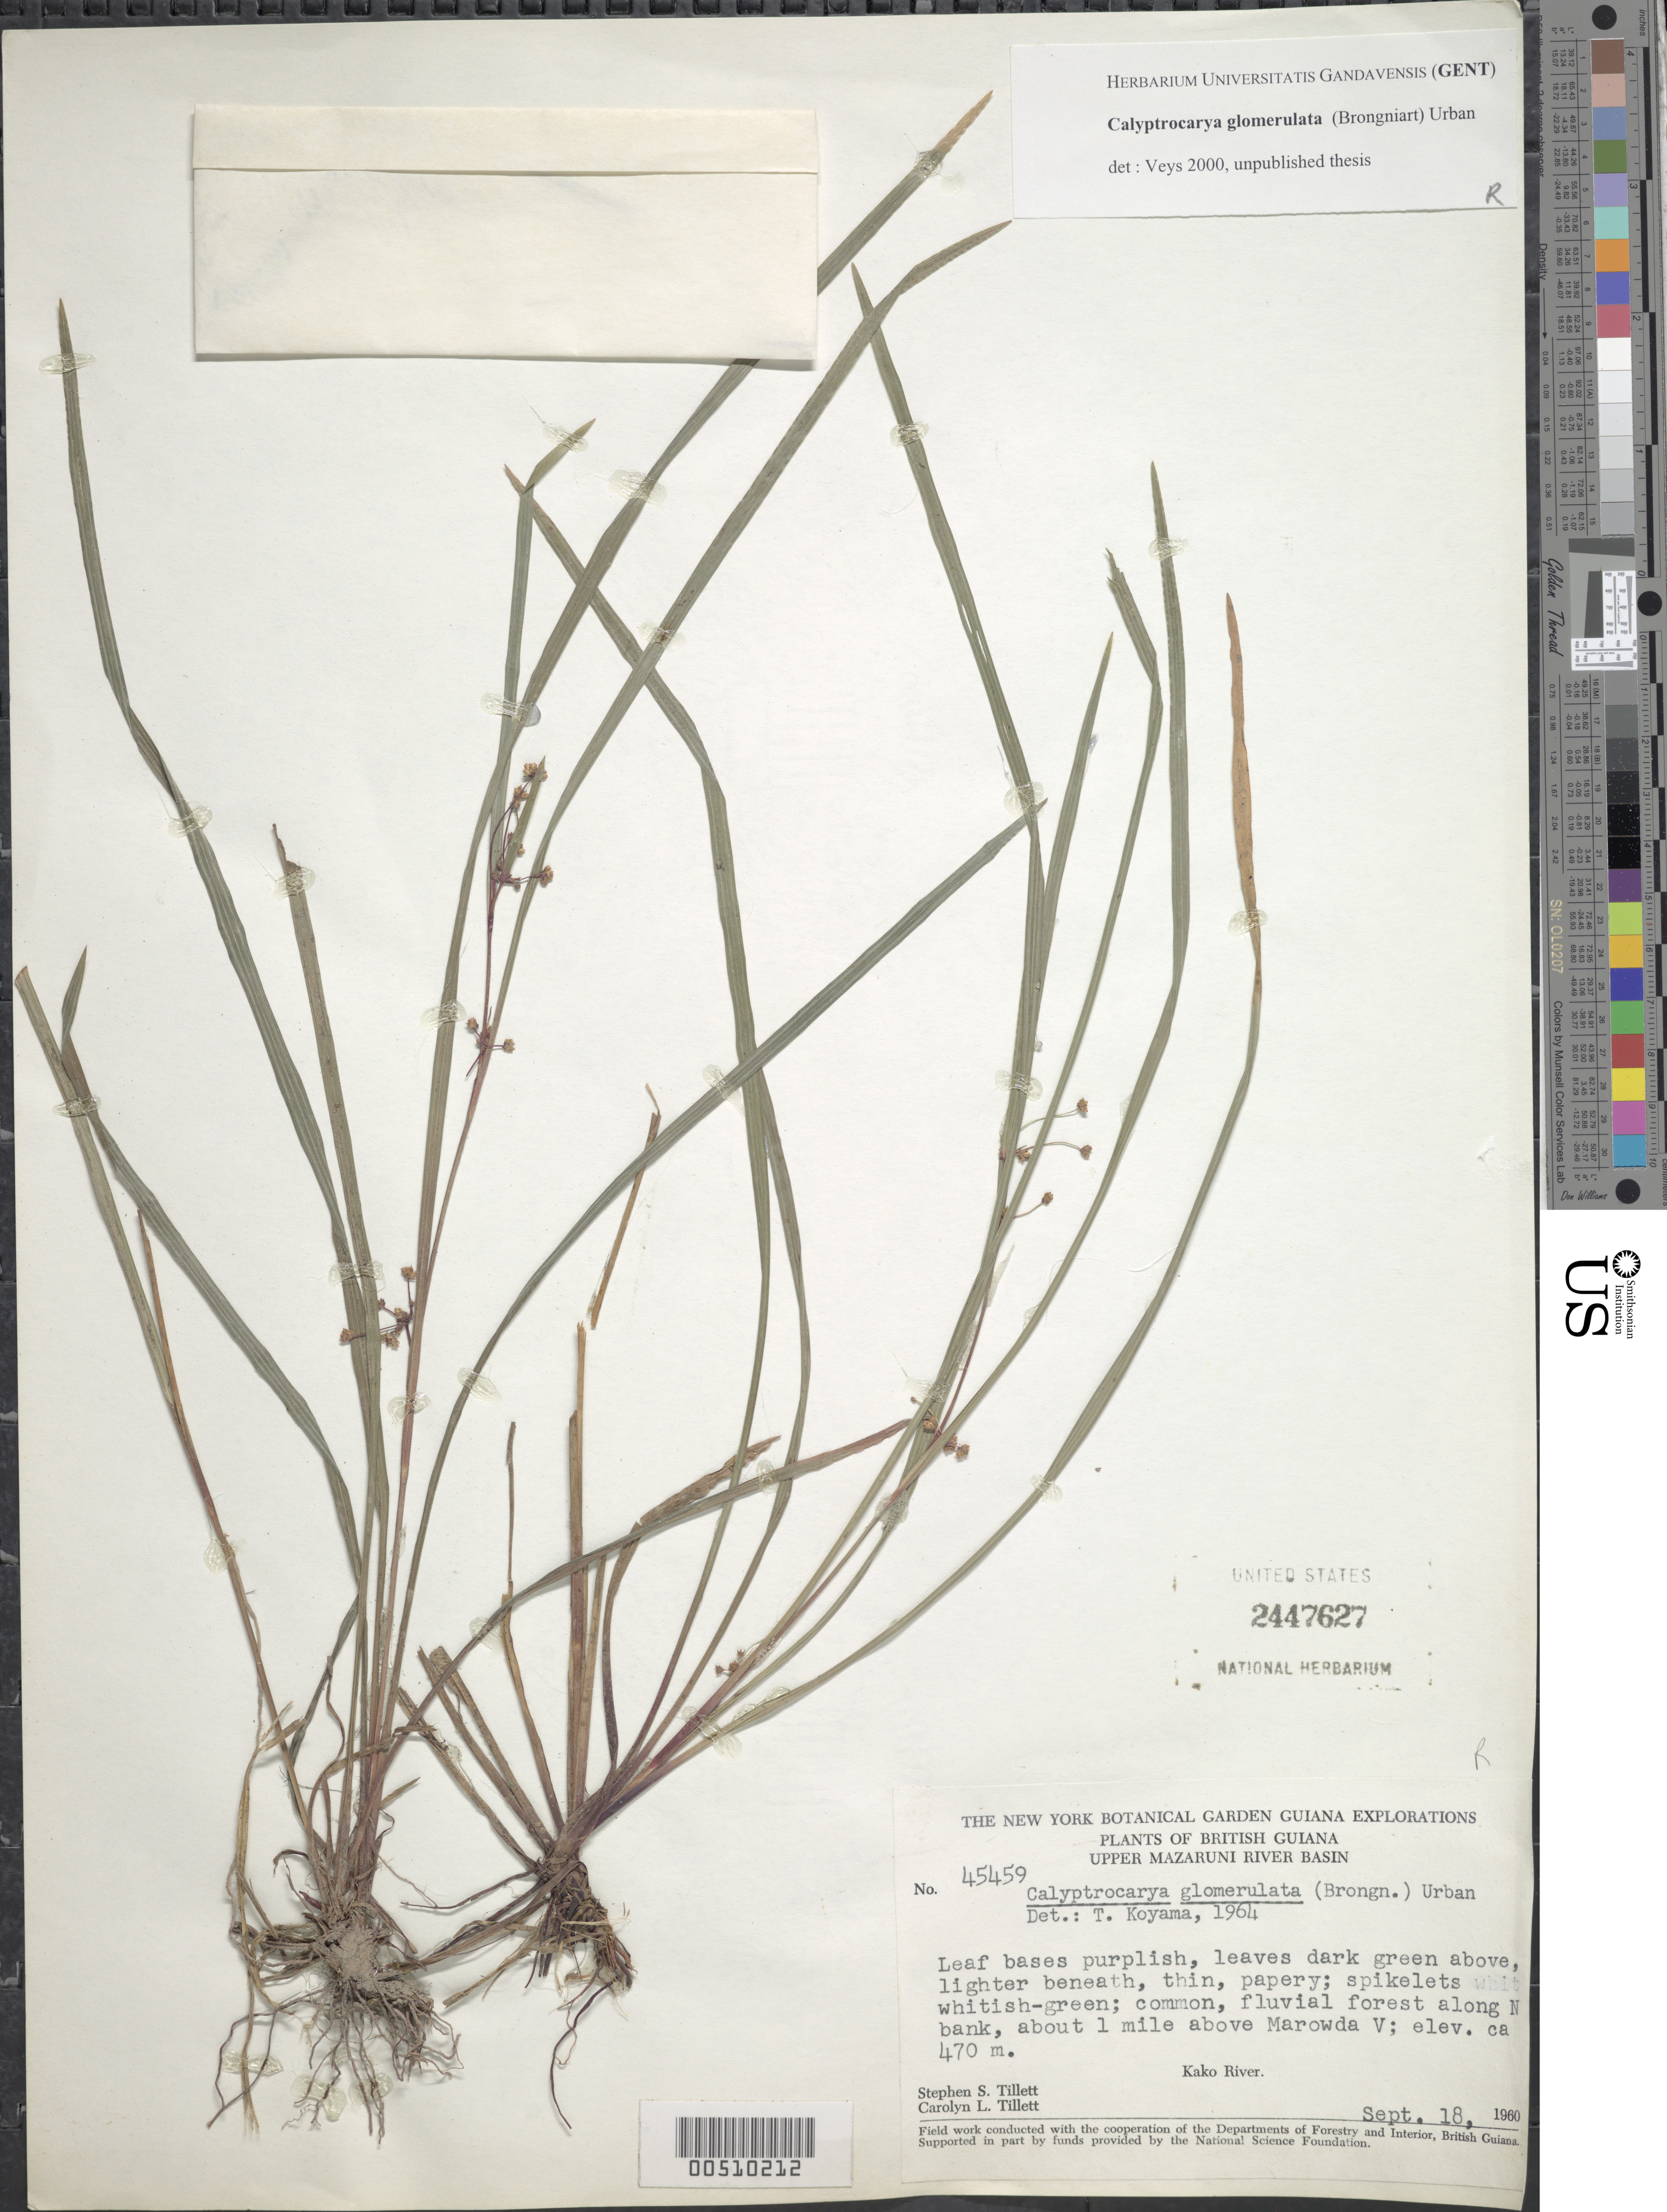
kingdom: Plantae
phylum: Tracheophyta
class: Liliopsida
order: Poales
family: Cyperaceae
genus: Calyptrocarya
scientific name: Calyptrocarya glomerulata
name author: (Brongn.) Urb.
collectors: S. S. Tillett & C. L. Tillett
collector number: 45459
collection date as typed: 18 Sep 1960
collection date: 1960-09-18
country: Guyana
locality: Upper Mazaruni basin, Kako River, along N bank, about 1 mi. above Marowda V.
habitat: Fluvial forest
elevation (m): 470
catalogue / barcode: US 2447627